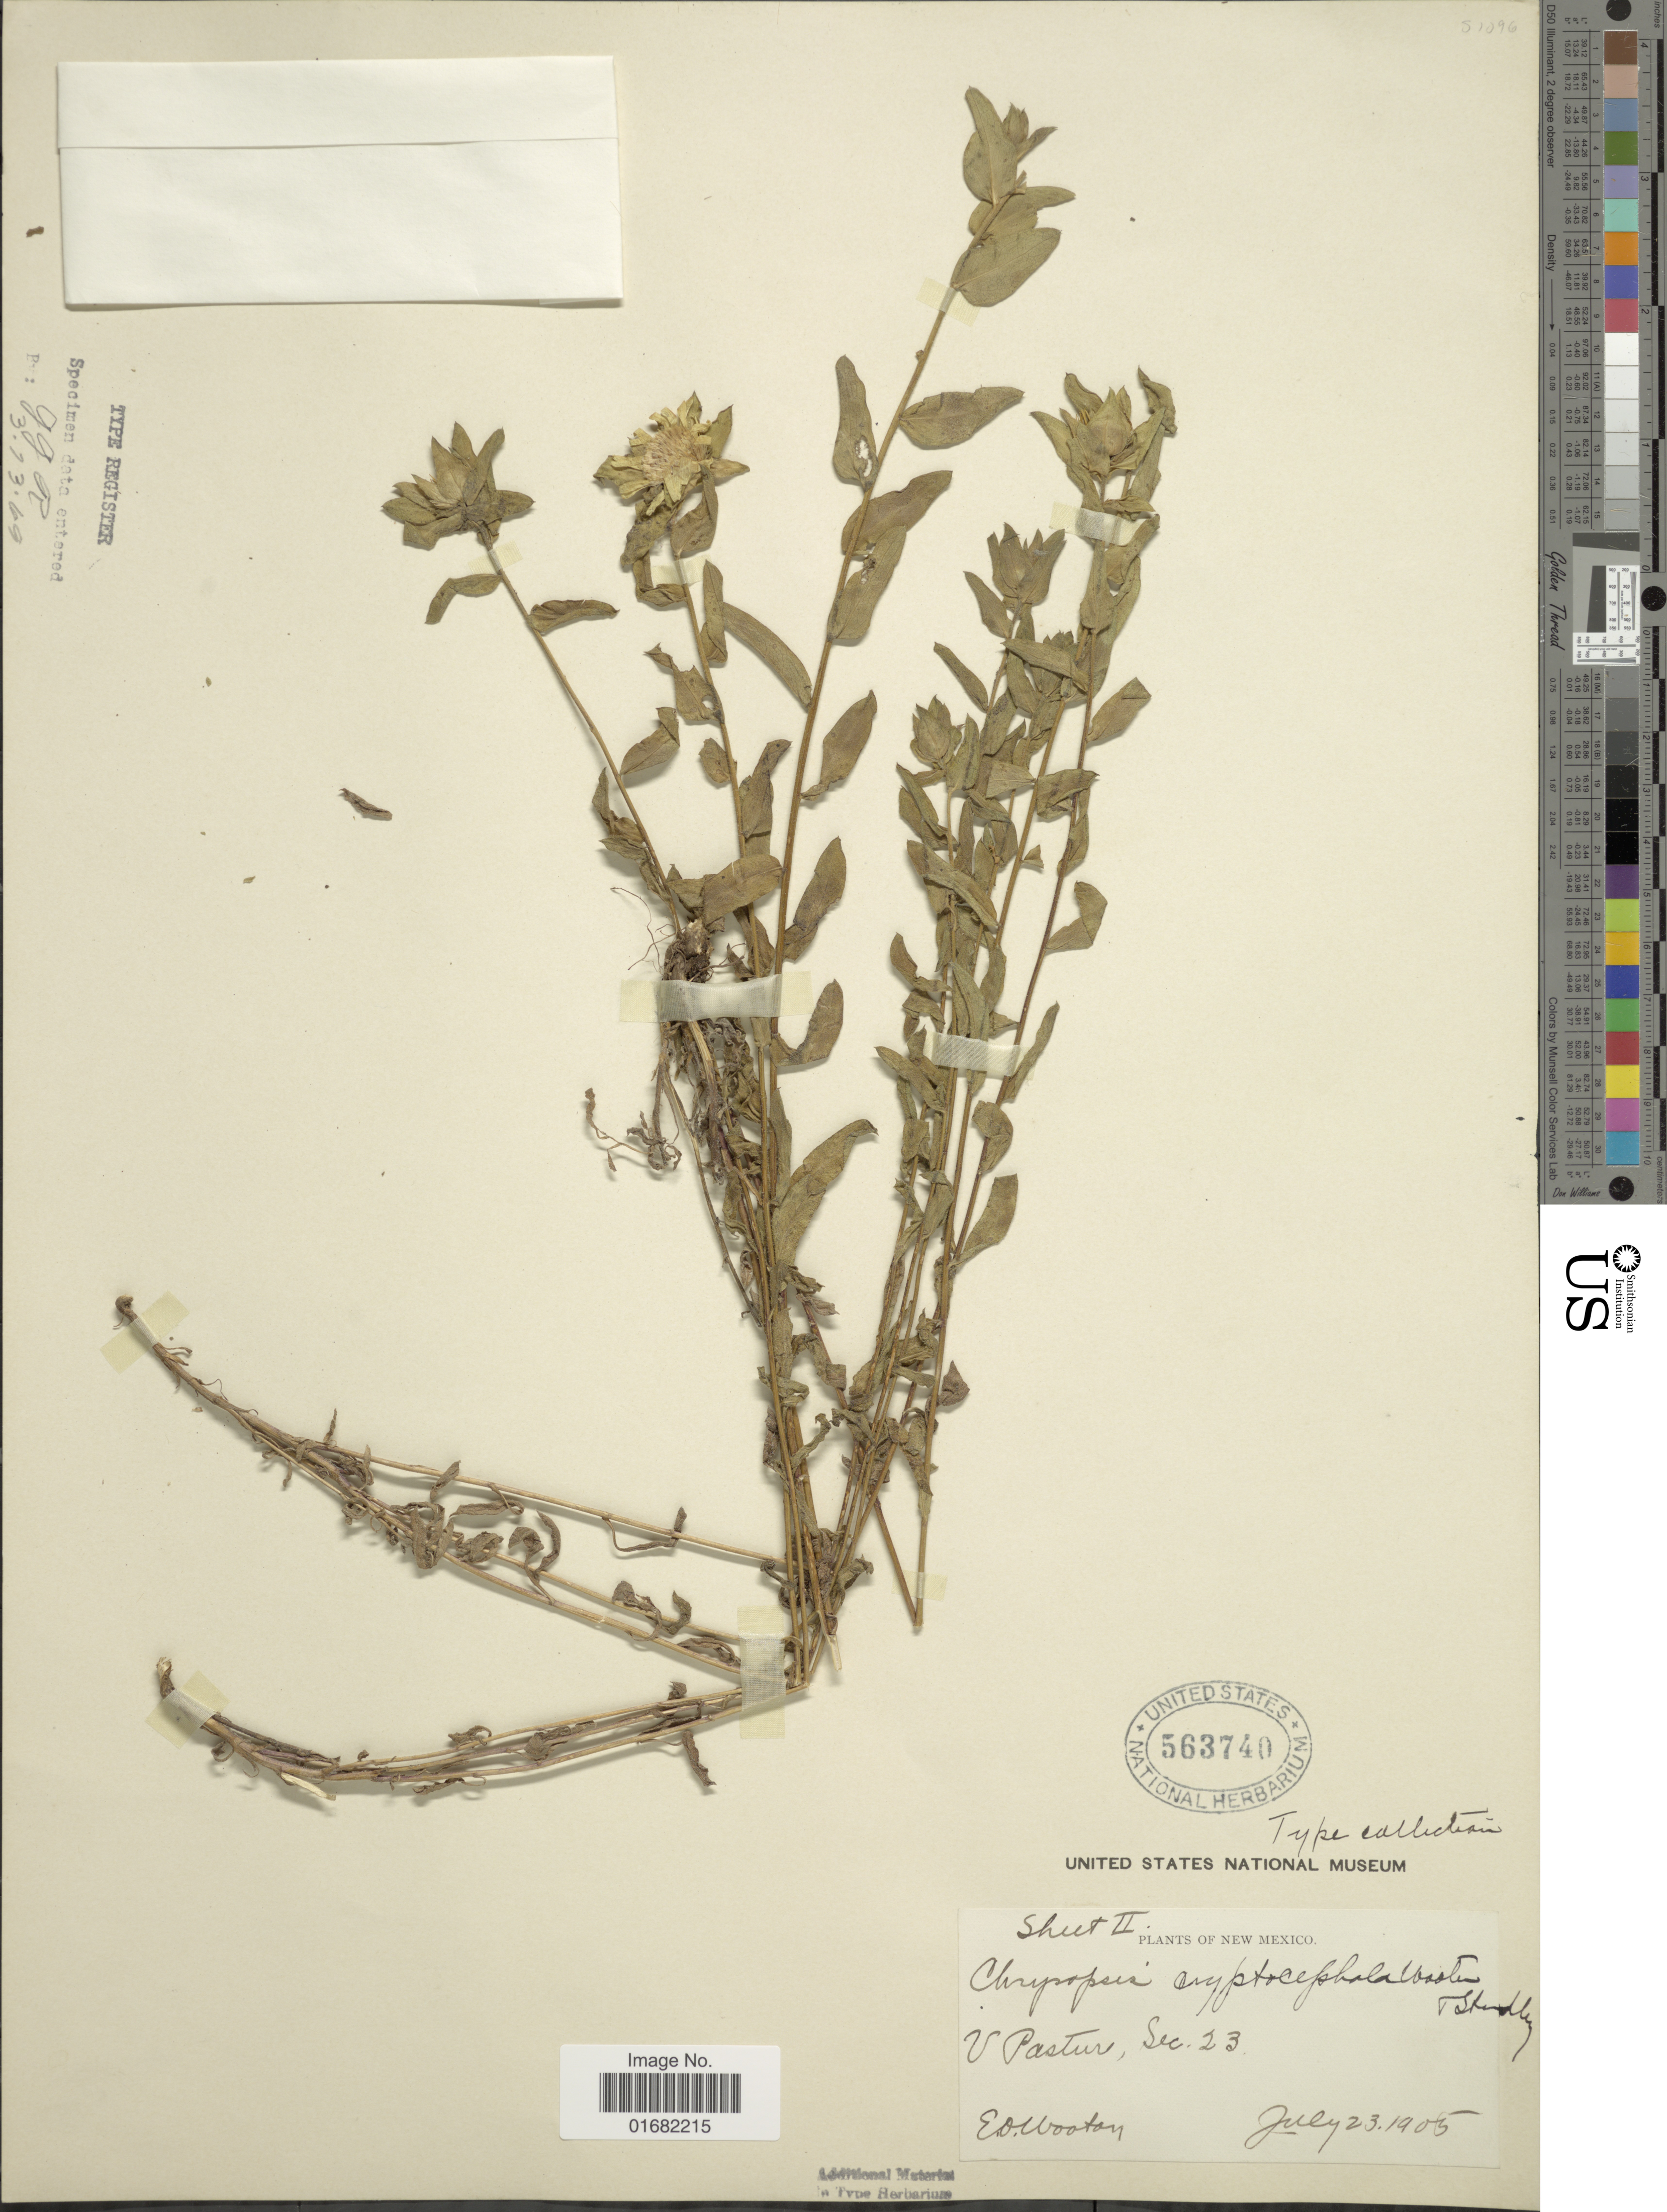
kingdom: Plantae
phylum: Tracheophyta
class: Magnoliopsida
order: Asterales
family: Asteraceae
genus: Heterotheca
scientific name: Heterotheca cryptocephala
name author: (Wooton & Standl.) G.L. Nesom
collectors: E. O. Wooton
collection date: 1905-07-23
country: United States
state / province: New Mexico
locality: V Pasture, sec. 23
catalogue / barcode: US 563740